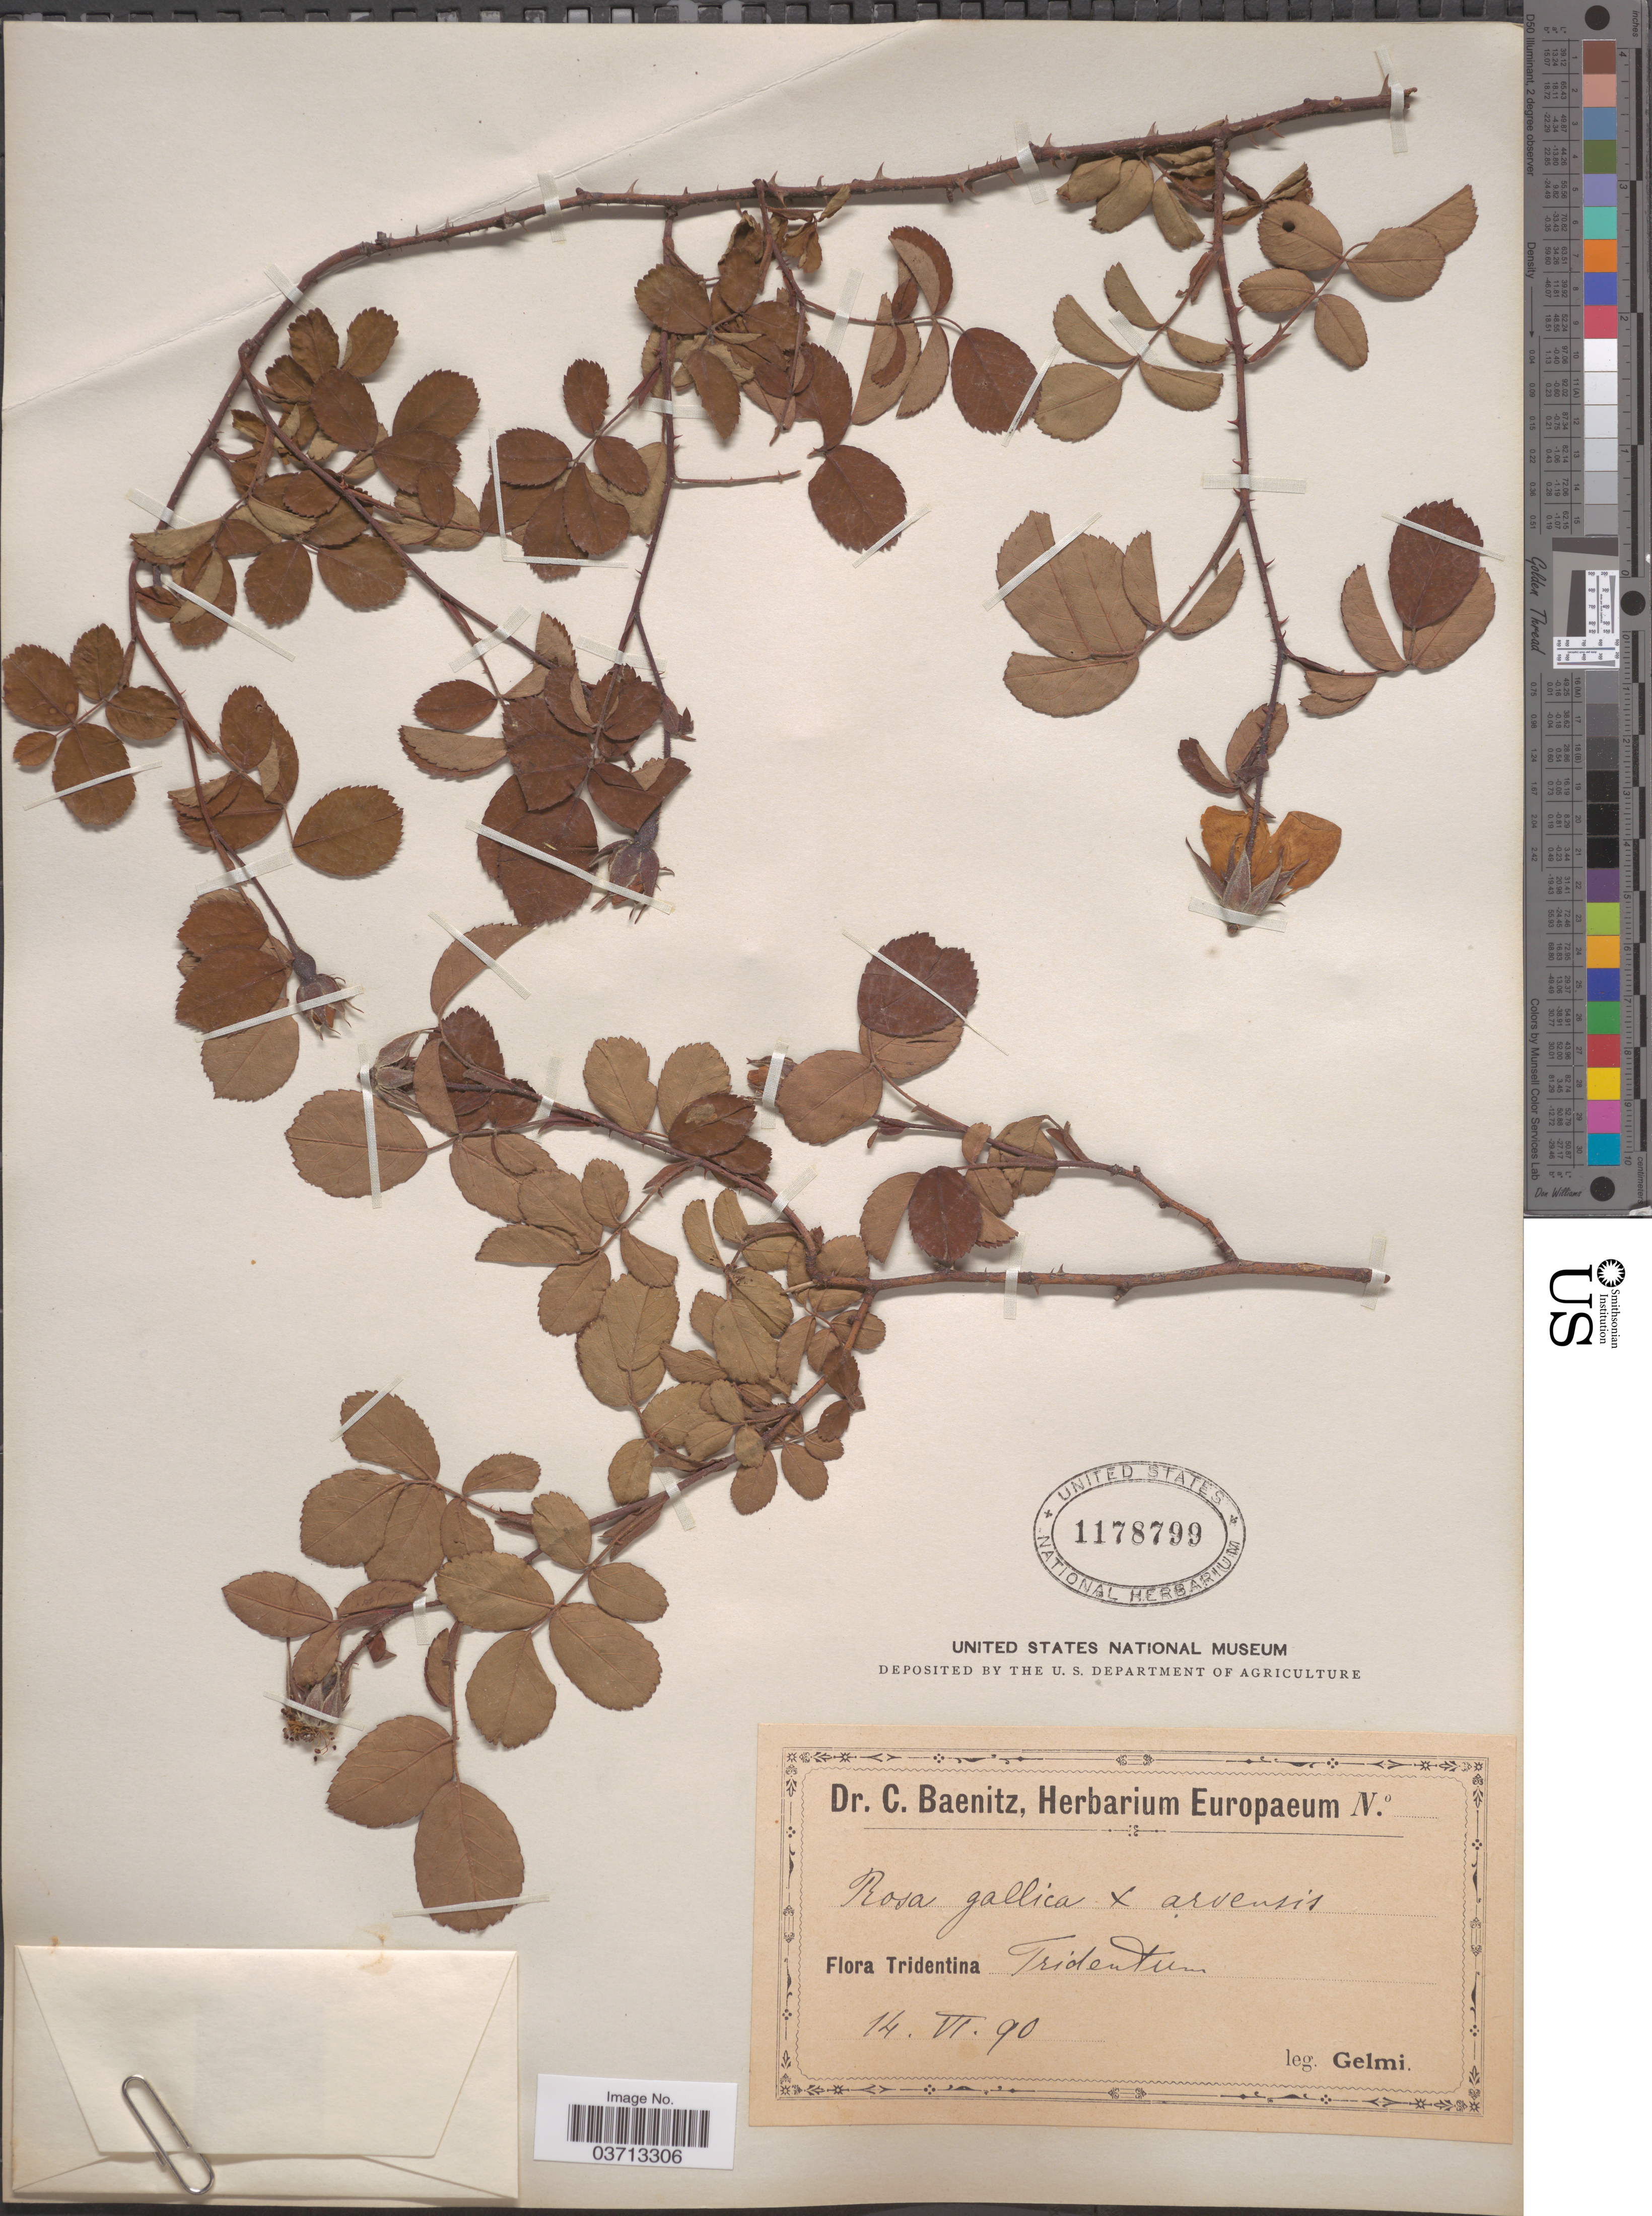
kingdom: Plantae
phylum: Tracheophyta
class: Magnoliopsida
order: Rosales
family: Rosaceae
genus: Rosa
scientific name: Rosa gallica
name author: L.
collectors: -. Gelmi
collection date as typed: Transcribed d/m/y: 14/6/90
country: Italy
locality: Tridentina. Tridentum.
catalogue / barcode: US 1178799